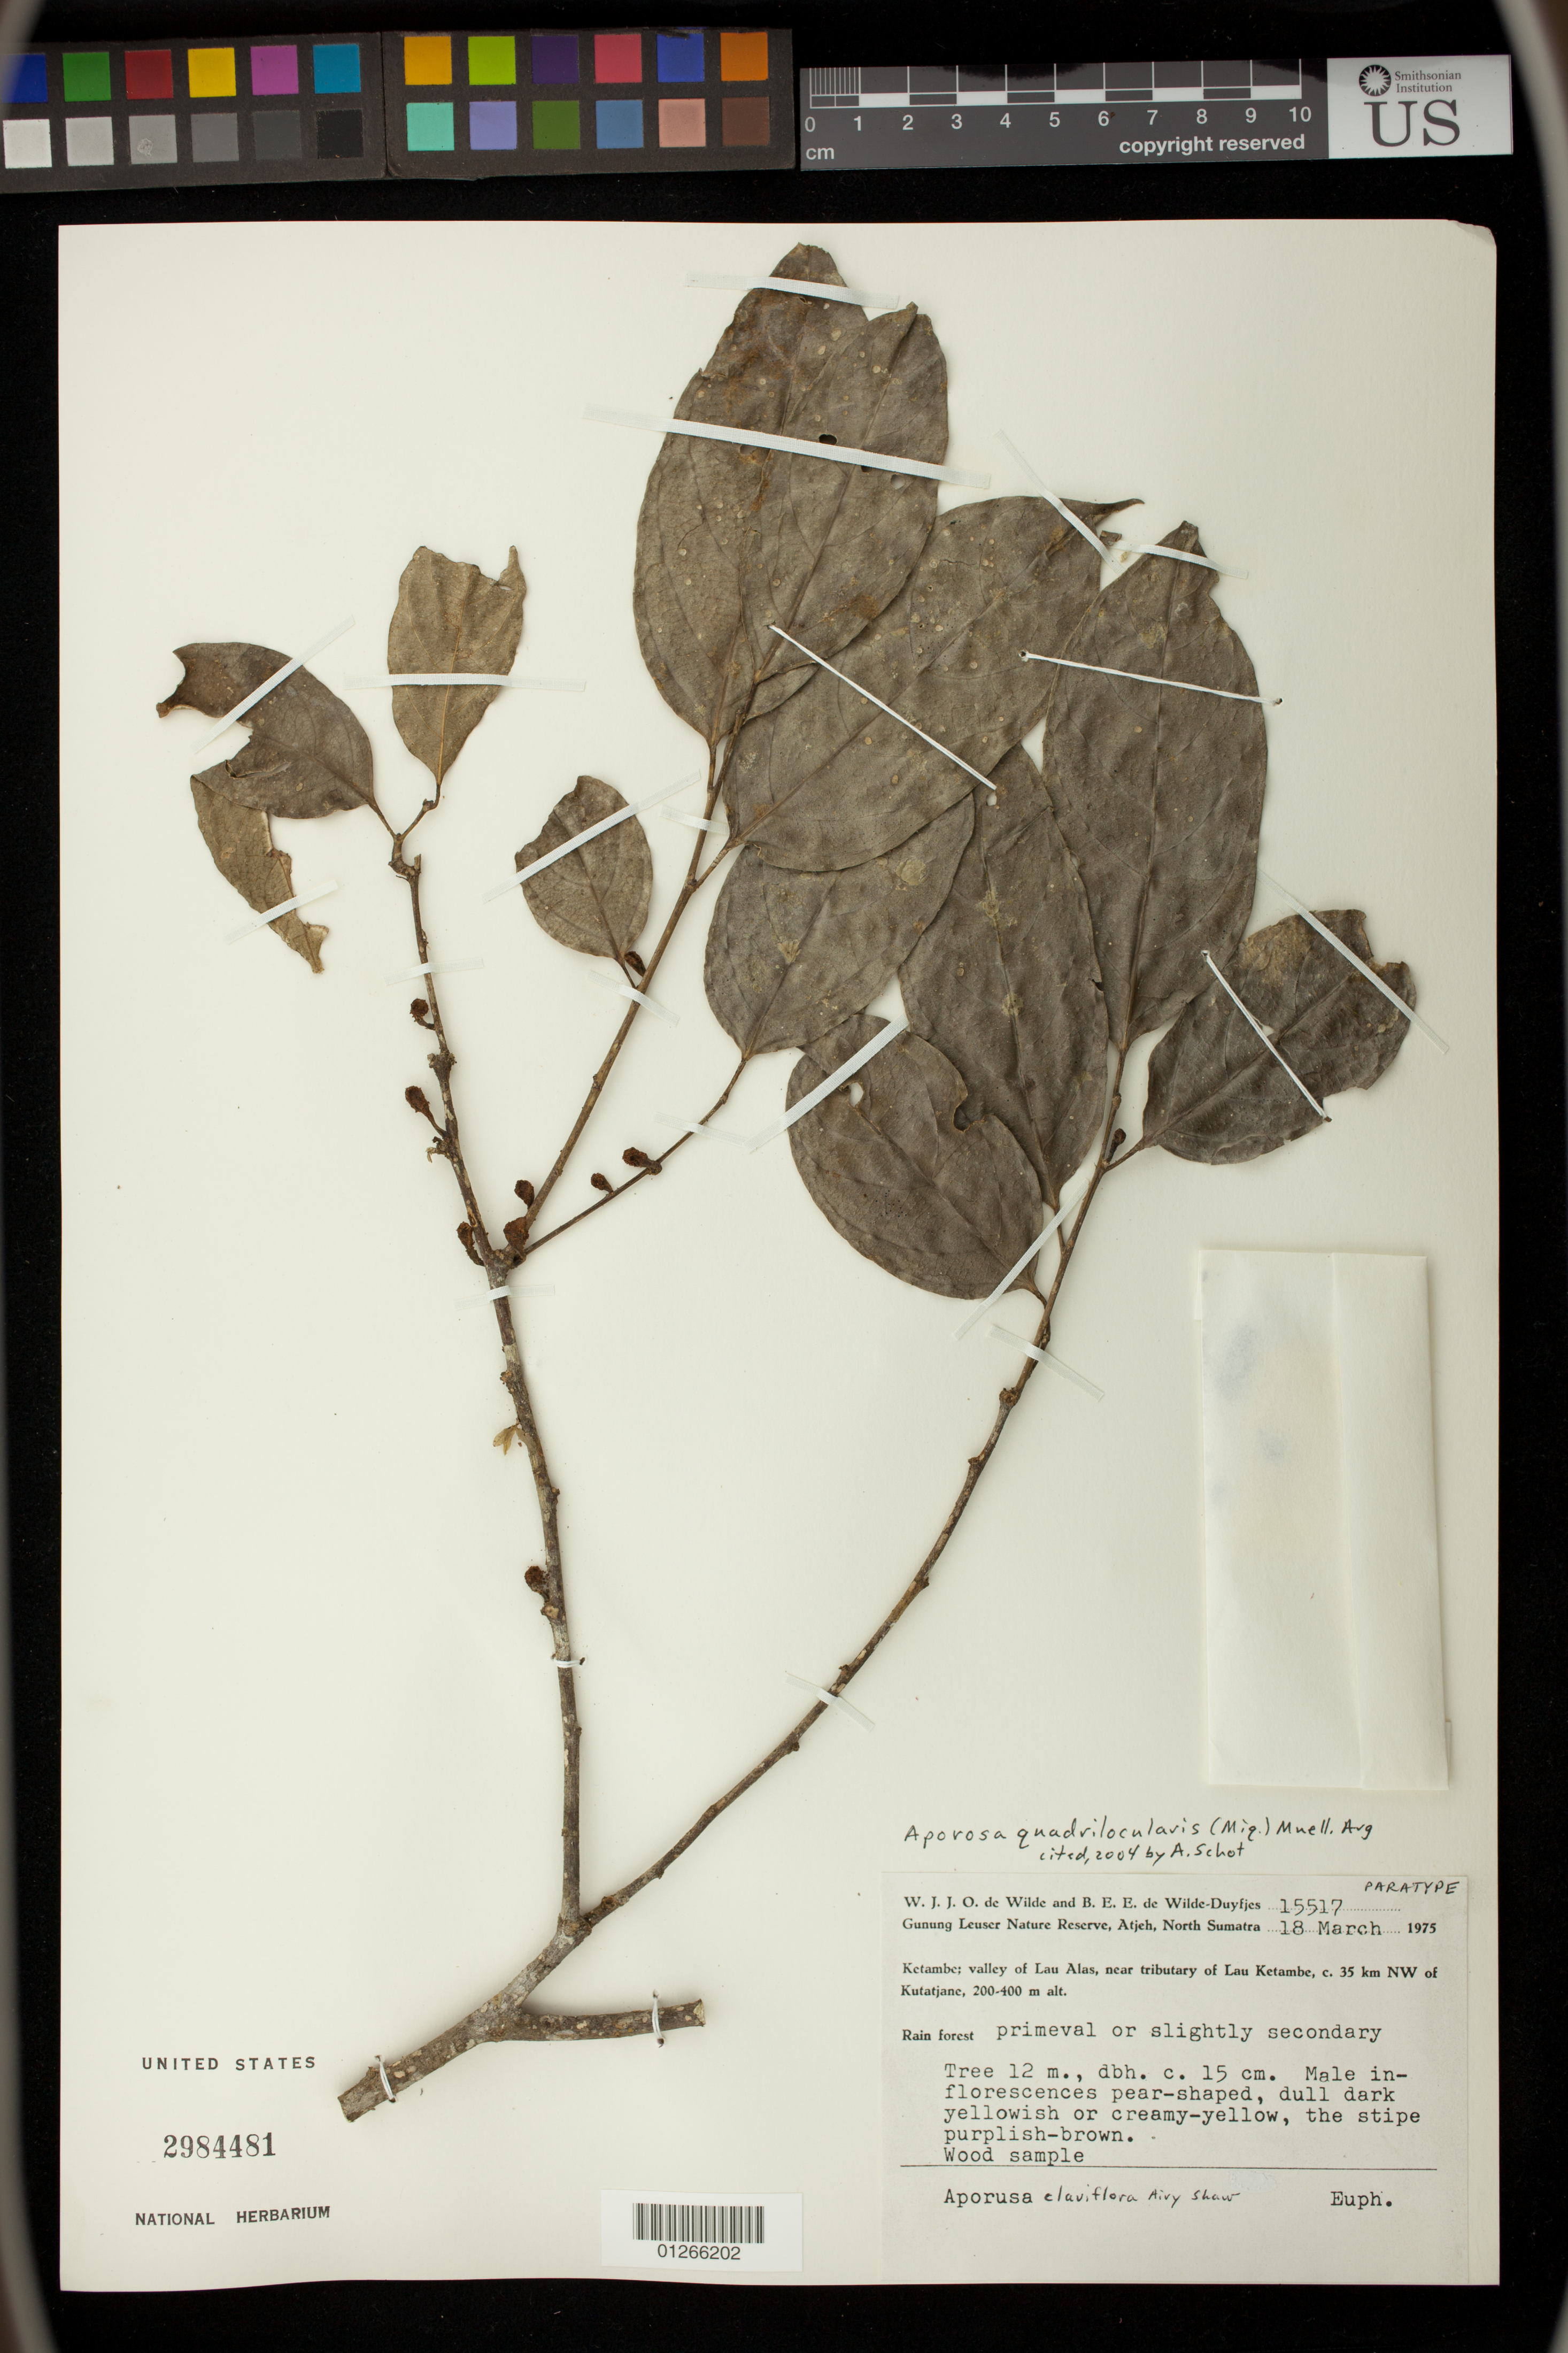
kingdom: Plantae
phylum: Tracheophyta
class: Magnoliopsida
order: Malpighiales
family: Phyllanthaceae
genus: Aporosa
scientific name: Aporosa quadrilocularis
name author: (Miq.) Müll. Arg.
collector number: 15517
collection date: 1975-03-18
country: Indonesia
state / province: Sumatra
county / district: Sumatera Utara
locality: Gunung Leuser Nature Reserve, Atejh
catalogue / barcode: US 2984481